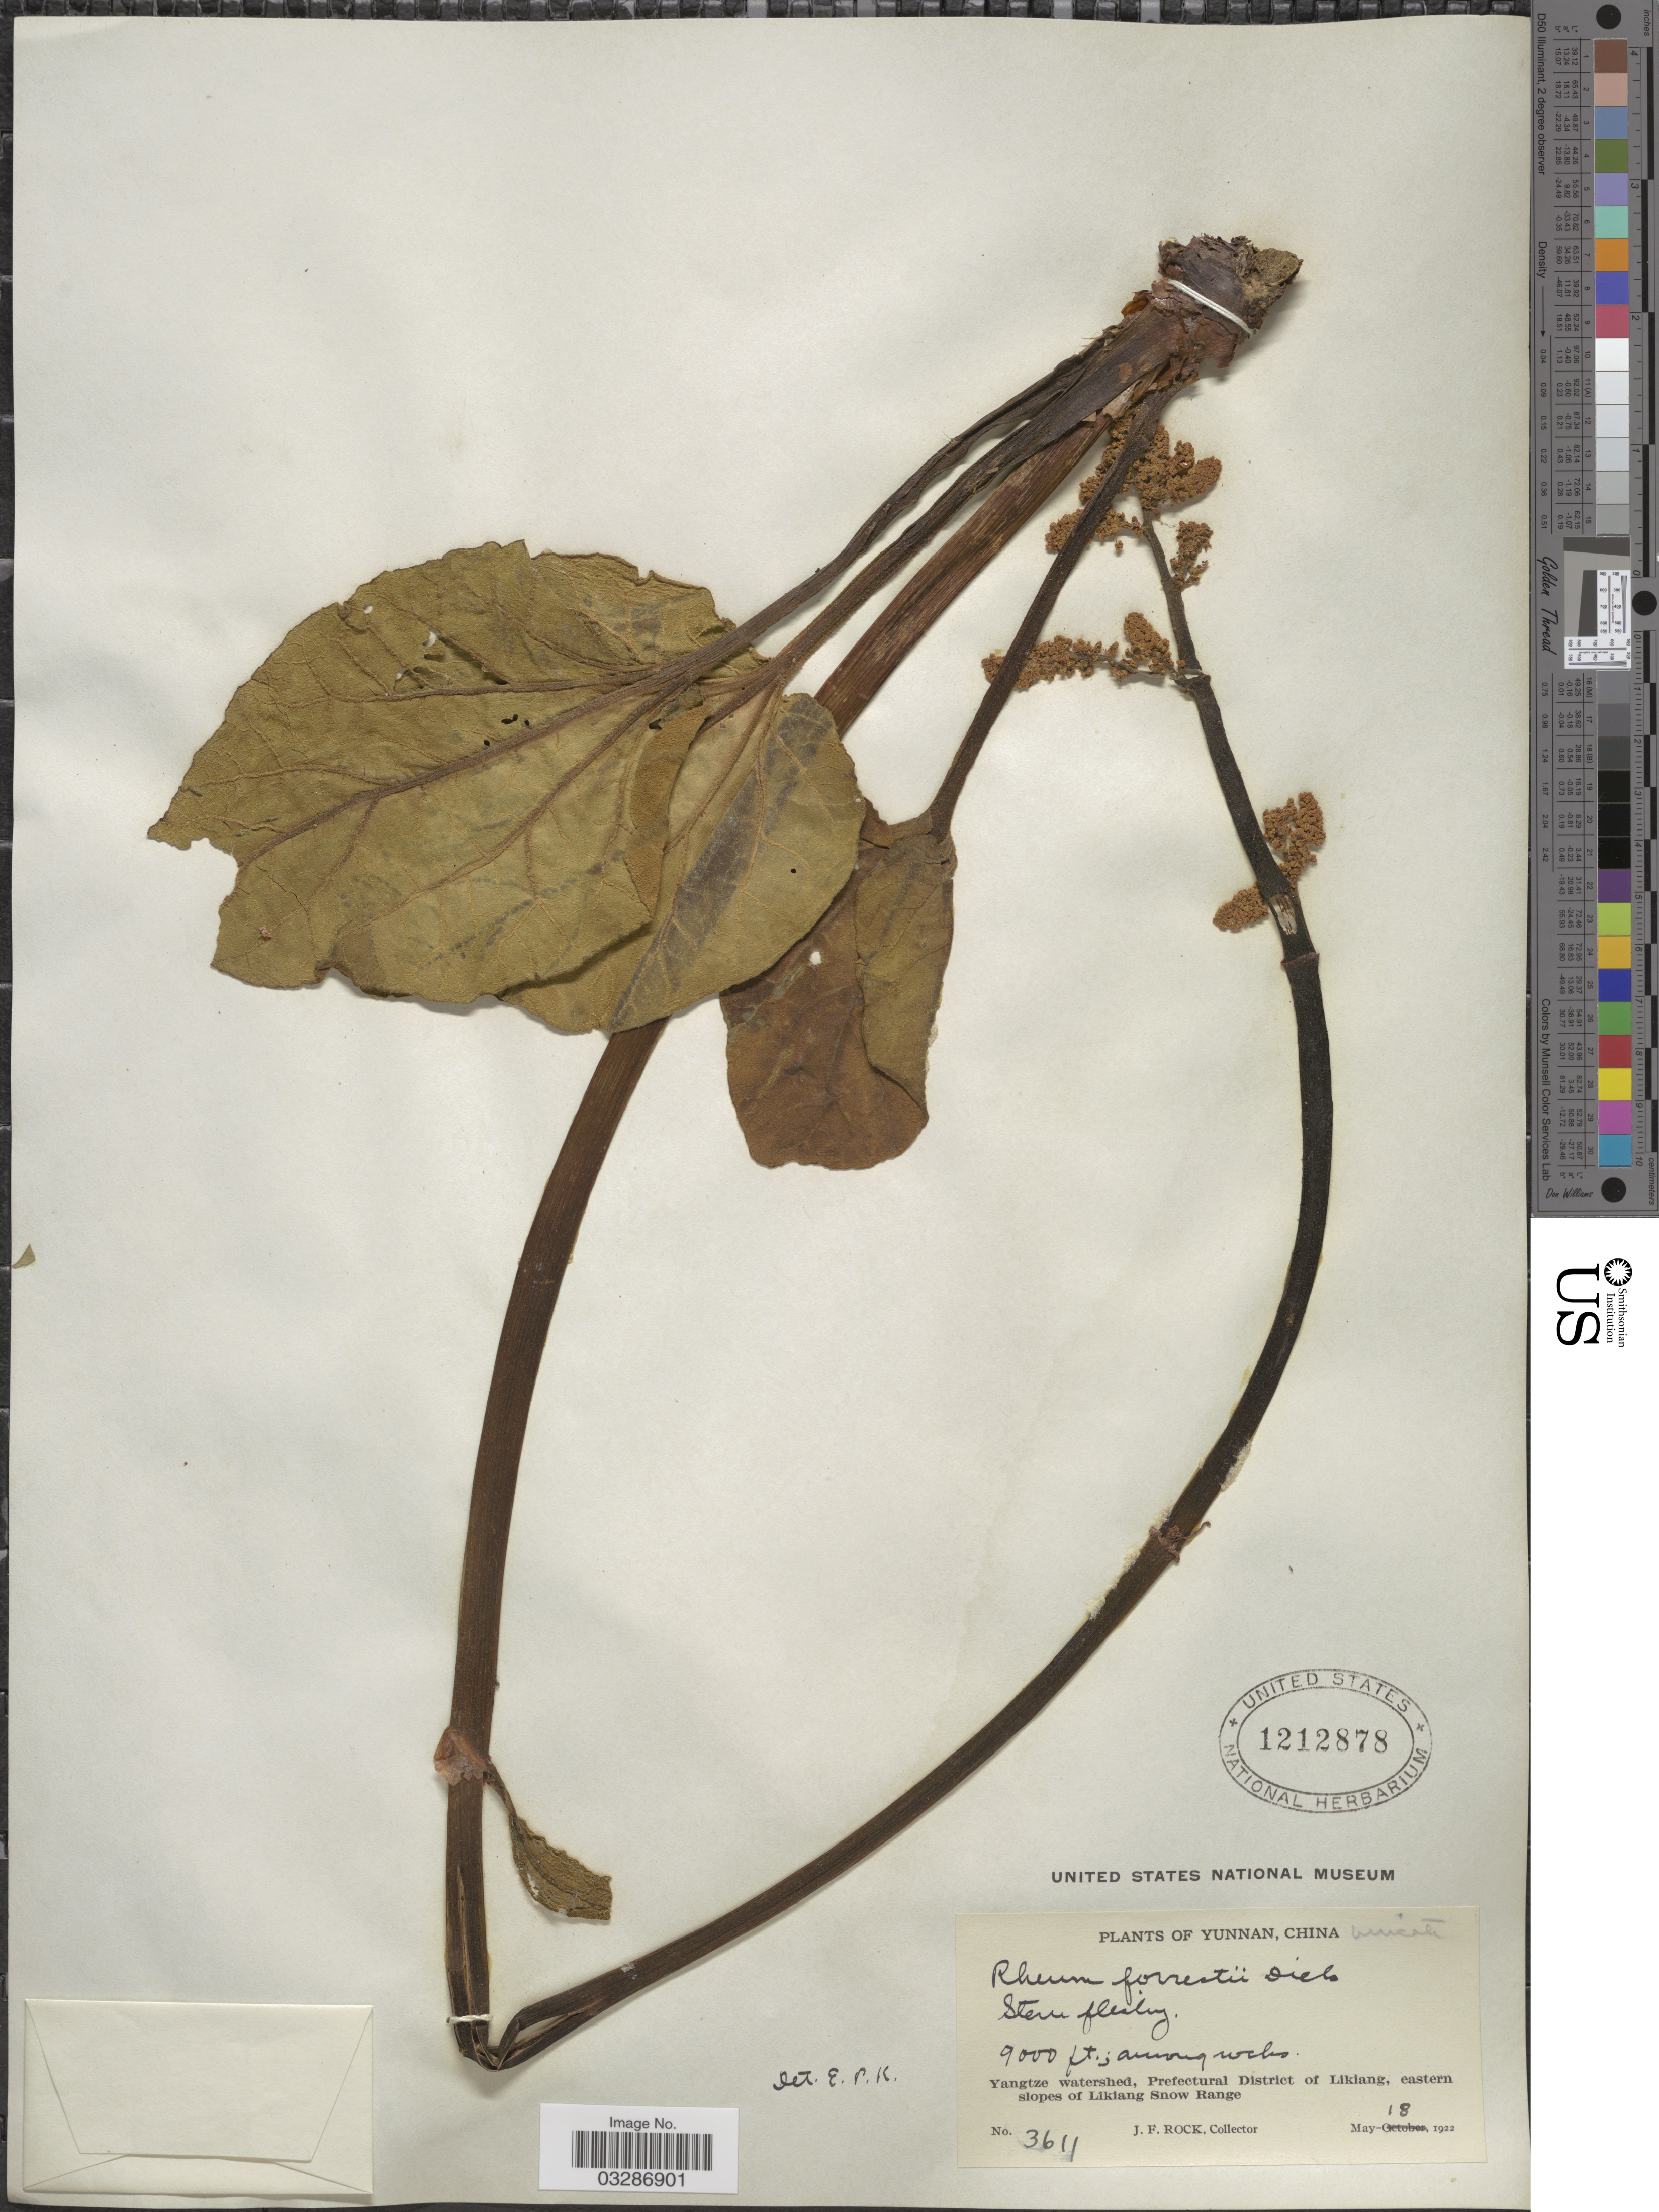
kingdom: Plantae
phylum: Tracheophyta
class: Magnoliopsida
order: Caryophyllales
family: Polygonaceae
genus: Rheum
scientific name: Rheum forrestii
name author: Diels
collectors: J. Rock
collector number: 3611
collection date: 1922-05-18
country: China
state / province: Yunnan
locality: Yangtze watershed, Prefectural District of Likiang, eastern slopes of Likiang Snow Range.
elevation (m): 2743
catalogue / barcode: US 1212878